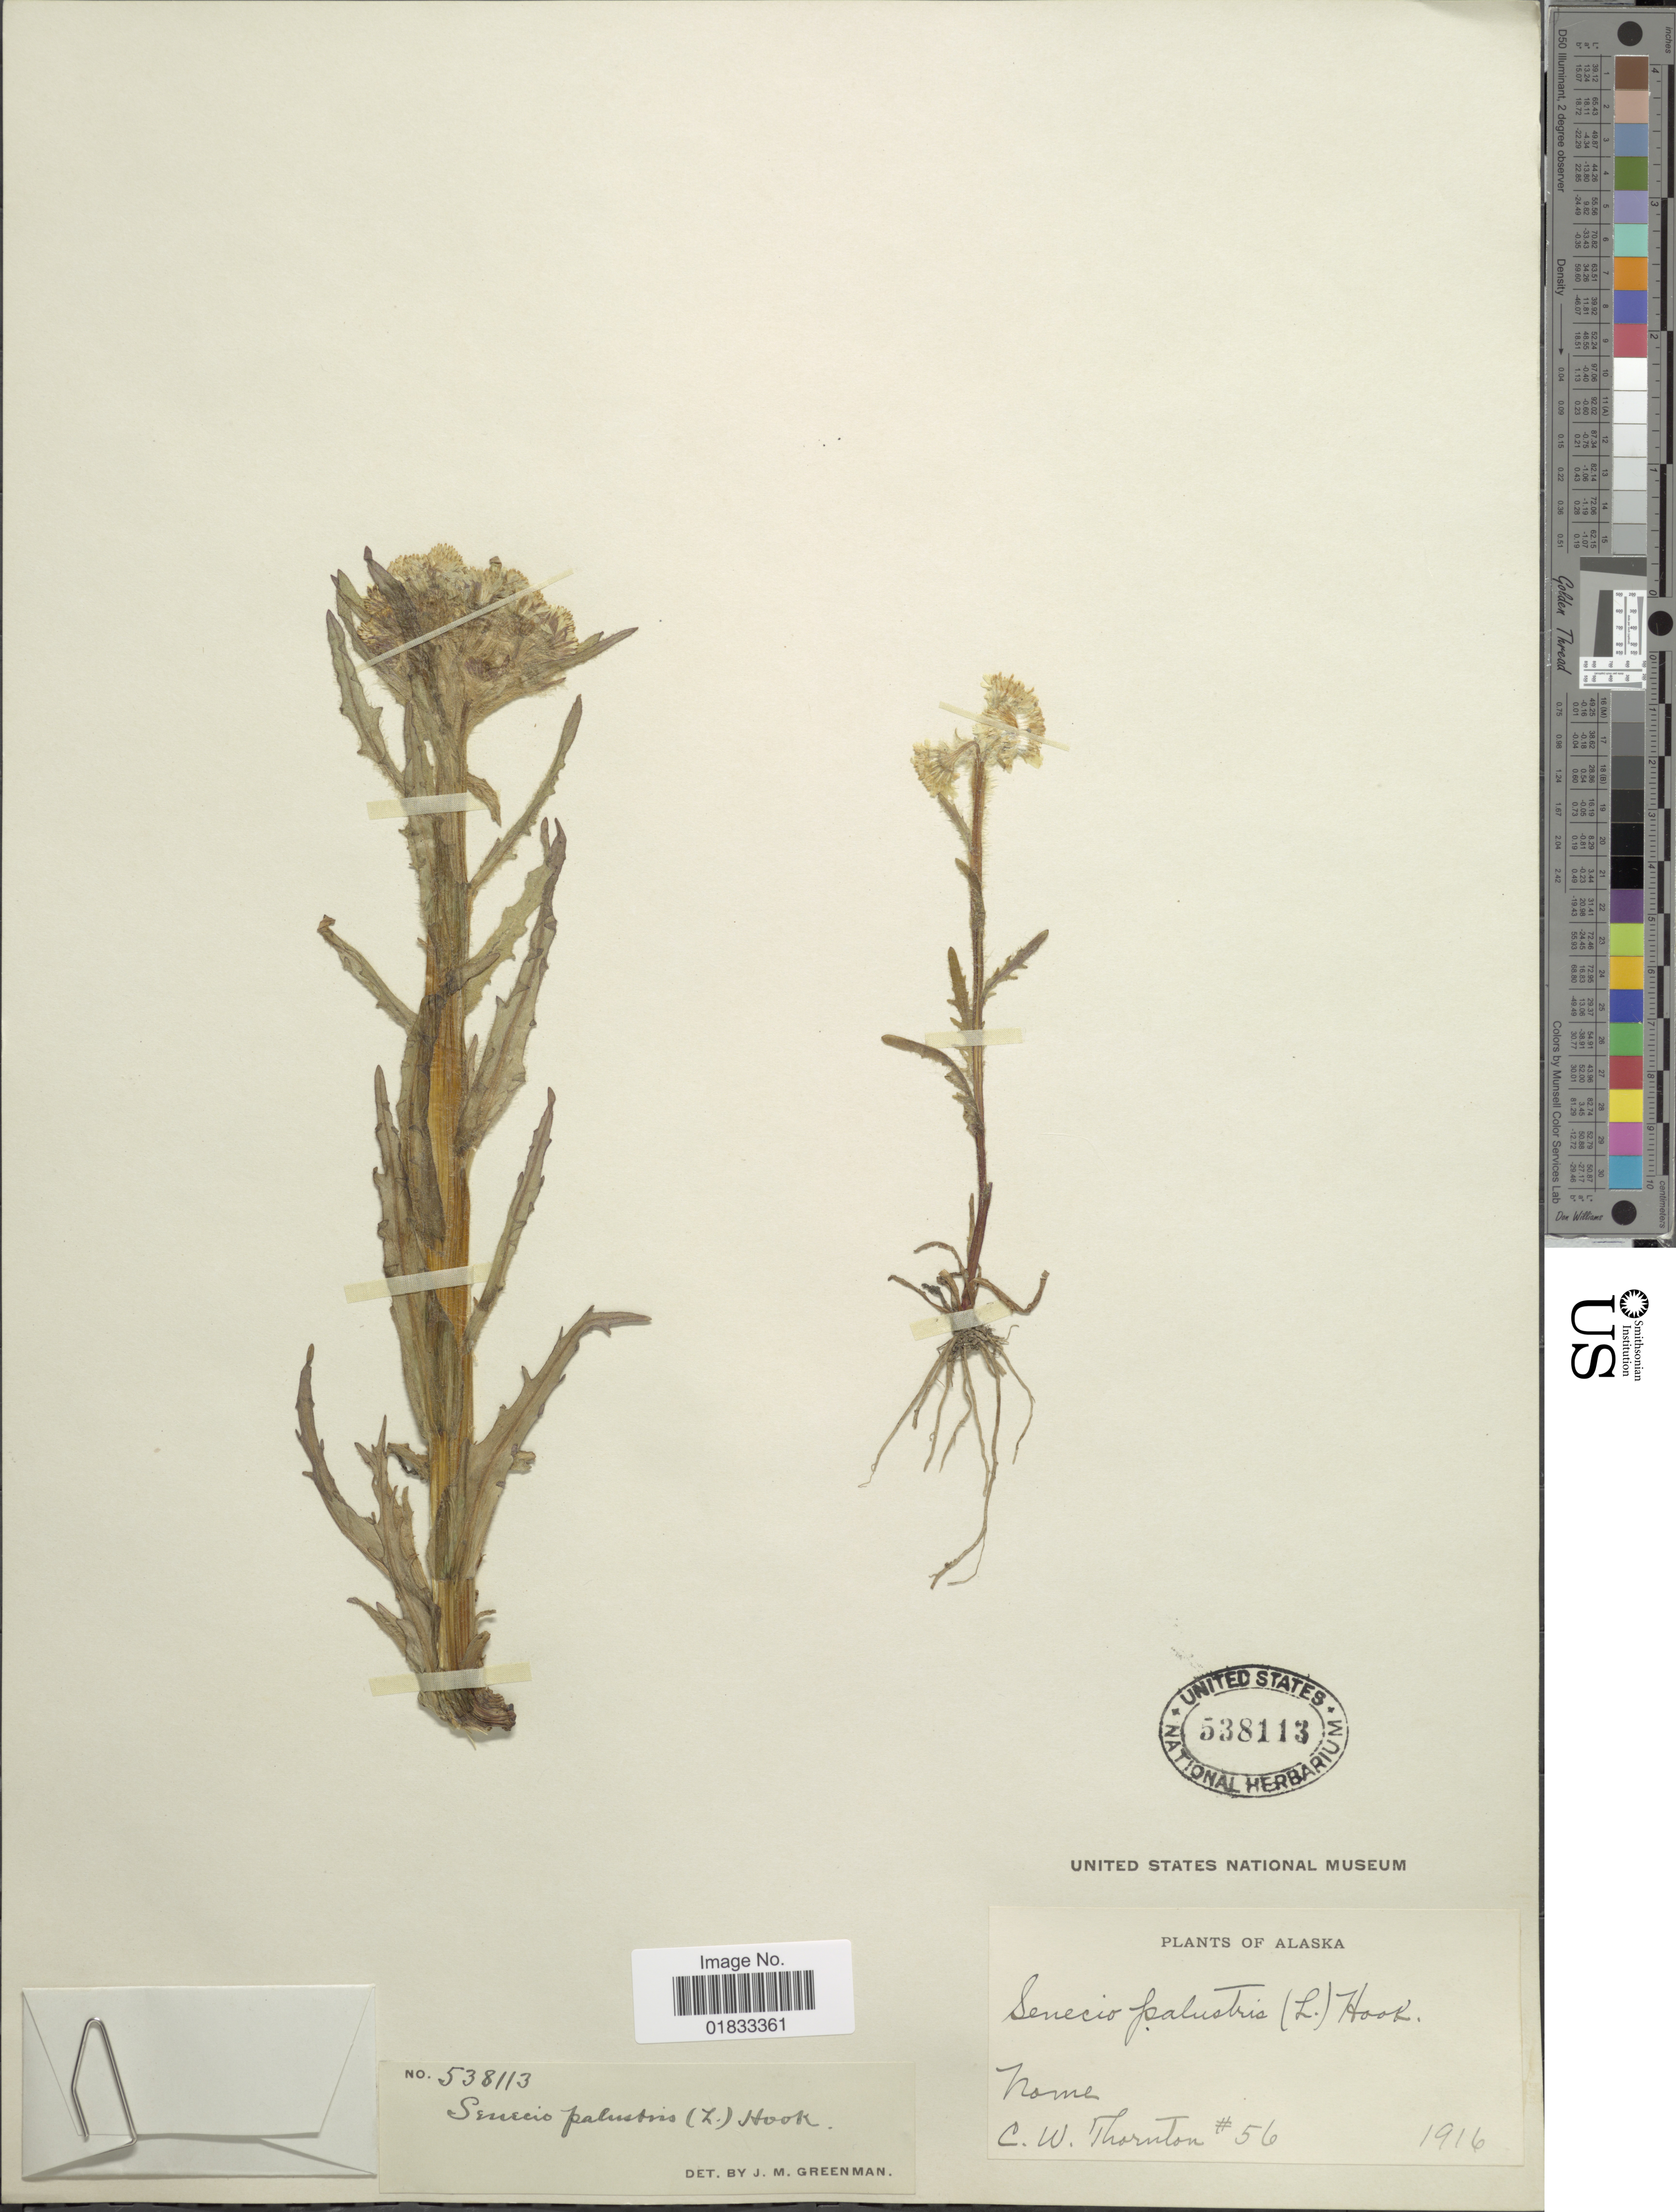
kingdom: Plantae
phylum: Tracheophyta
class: Magnoliopsida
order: Asterales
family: Asteraceae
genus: Tephroseris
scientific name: Tephroseris palustris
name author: (L.) Rchb.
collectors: C. Thornton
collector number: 56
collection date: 1916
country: United States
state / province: Alaska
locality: Nome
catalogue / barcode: US 538113